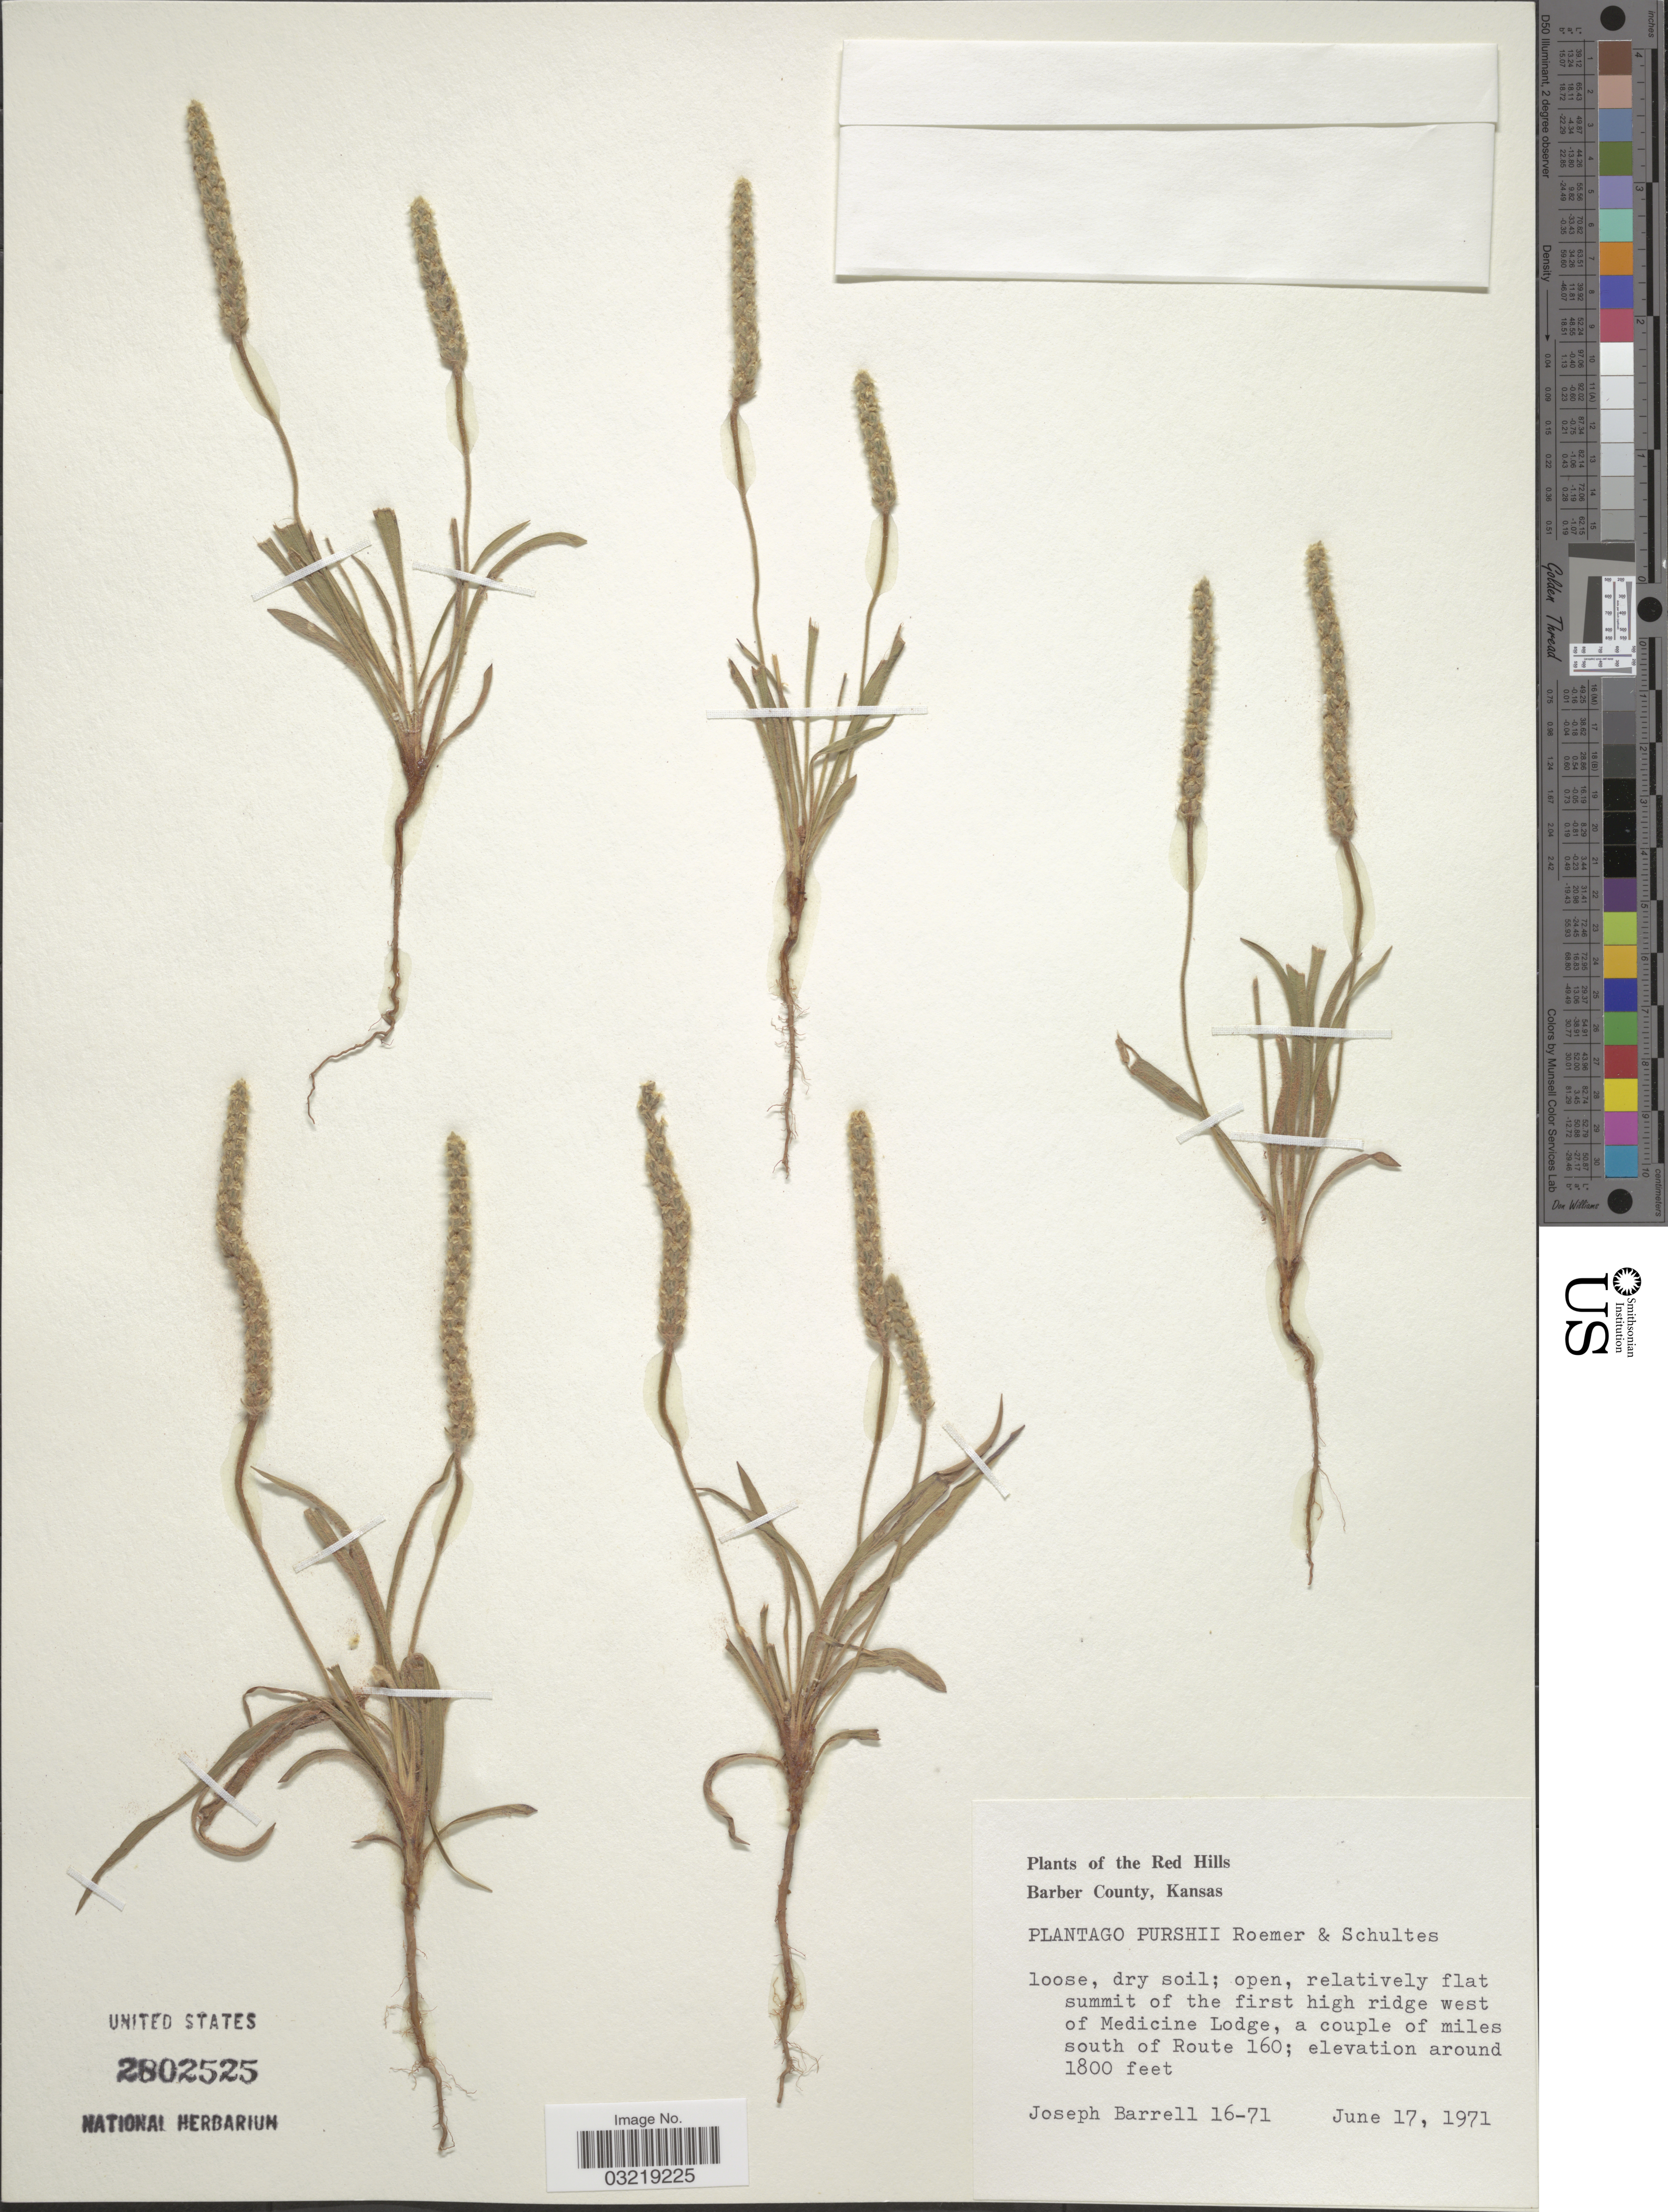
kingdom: Plantae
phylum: Tracheophyta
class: Magnoliopsida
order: Lamiales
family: Plantaginaceae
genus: Plantago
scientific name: Plantago patagonica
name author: Jacq.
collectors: J. Barrell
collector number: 16-71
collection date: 1971-06-17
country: United States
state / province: Kansas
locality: The Red Hills. Barber County. Summit of the first high ridge west of Medicine Lodge, a couple of miles south of Route 160.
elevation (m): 549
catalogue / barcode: US 2802525